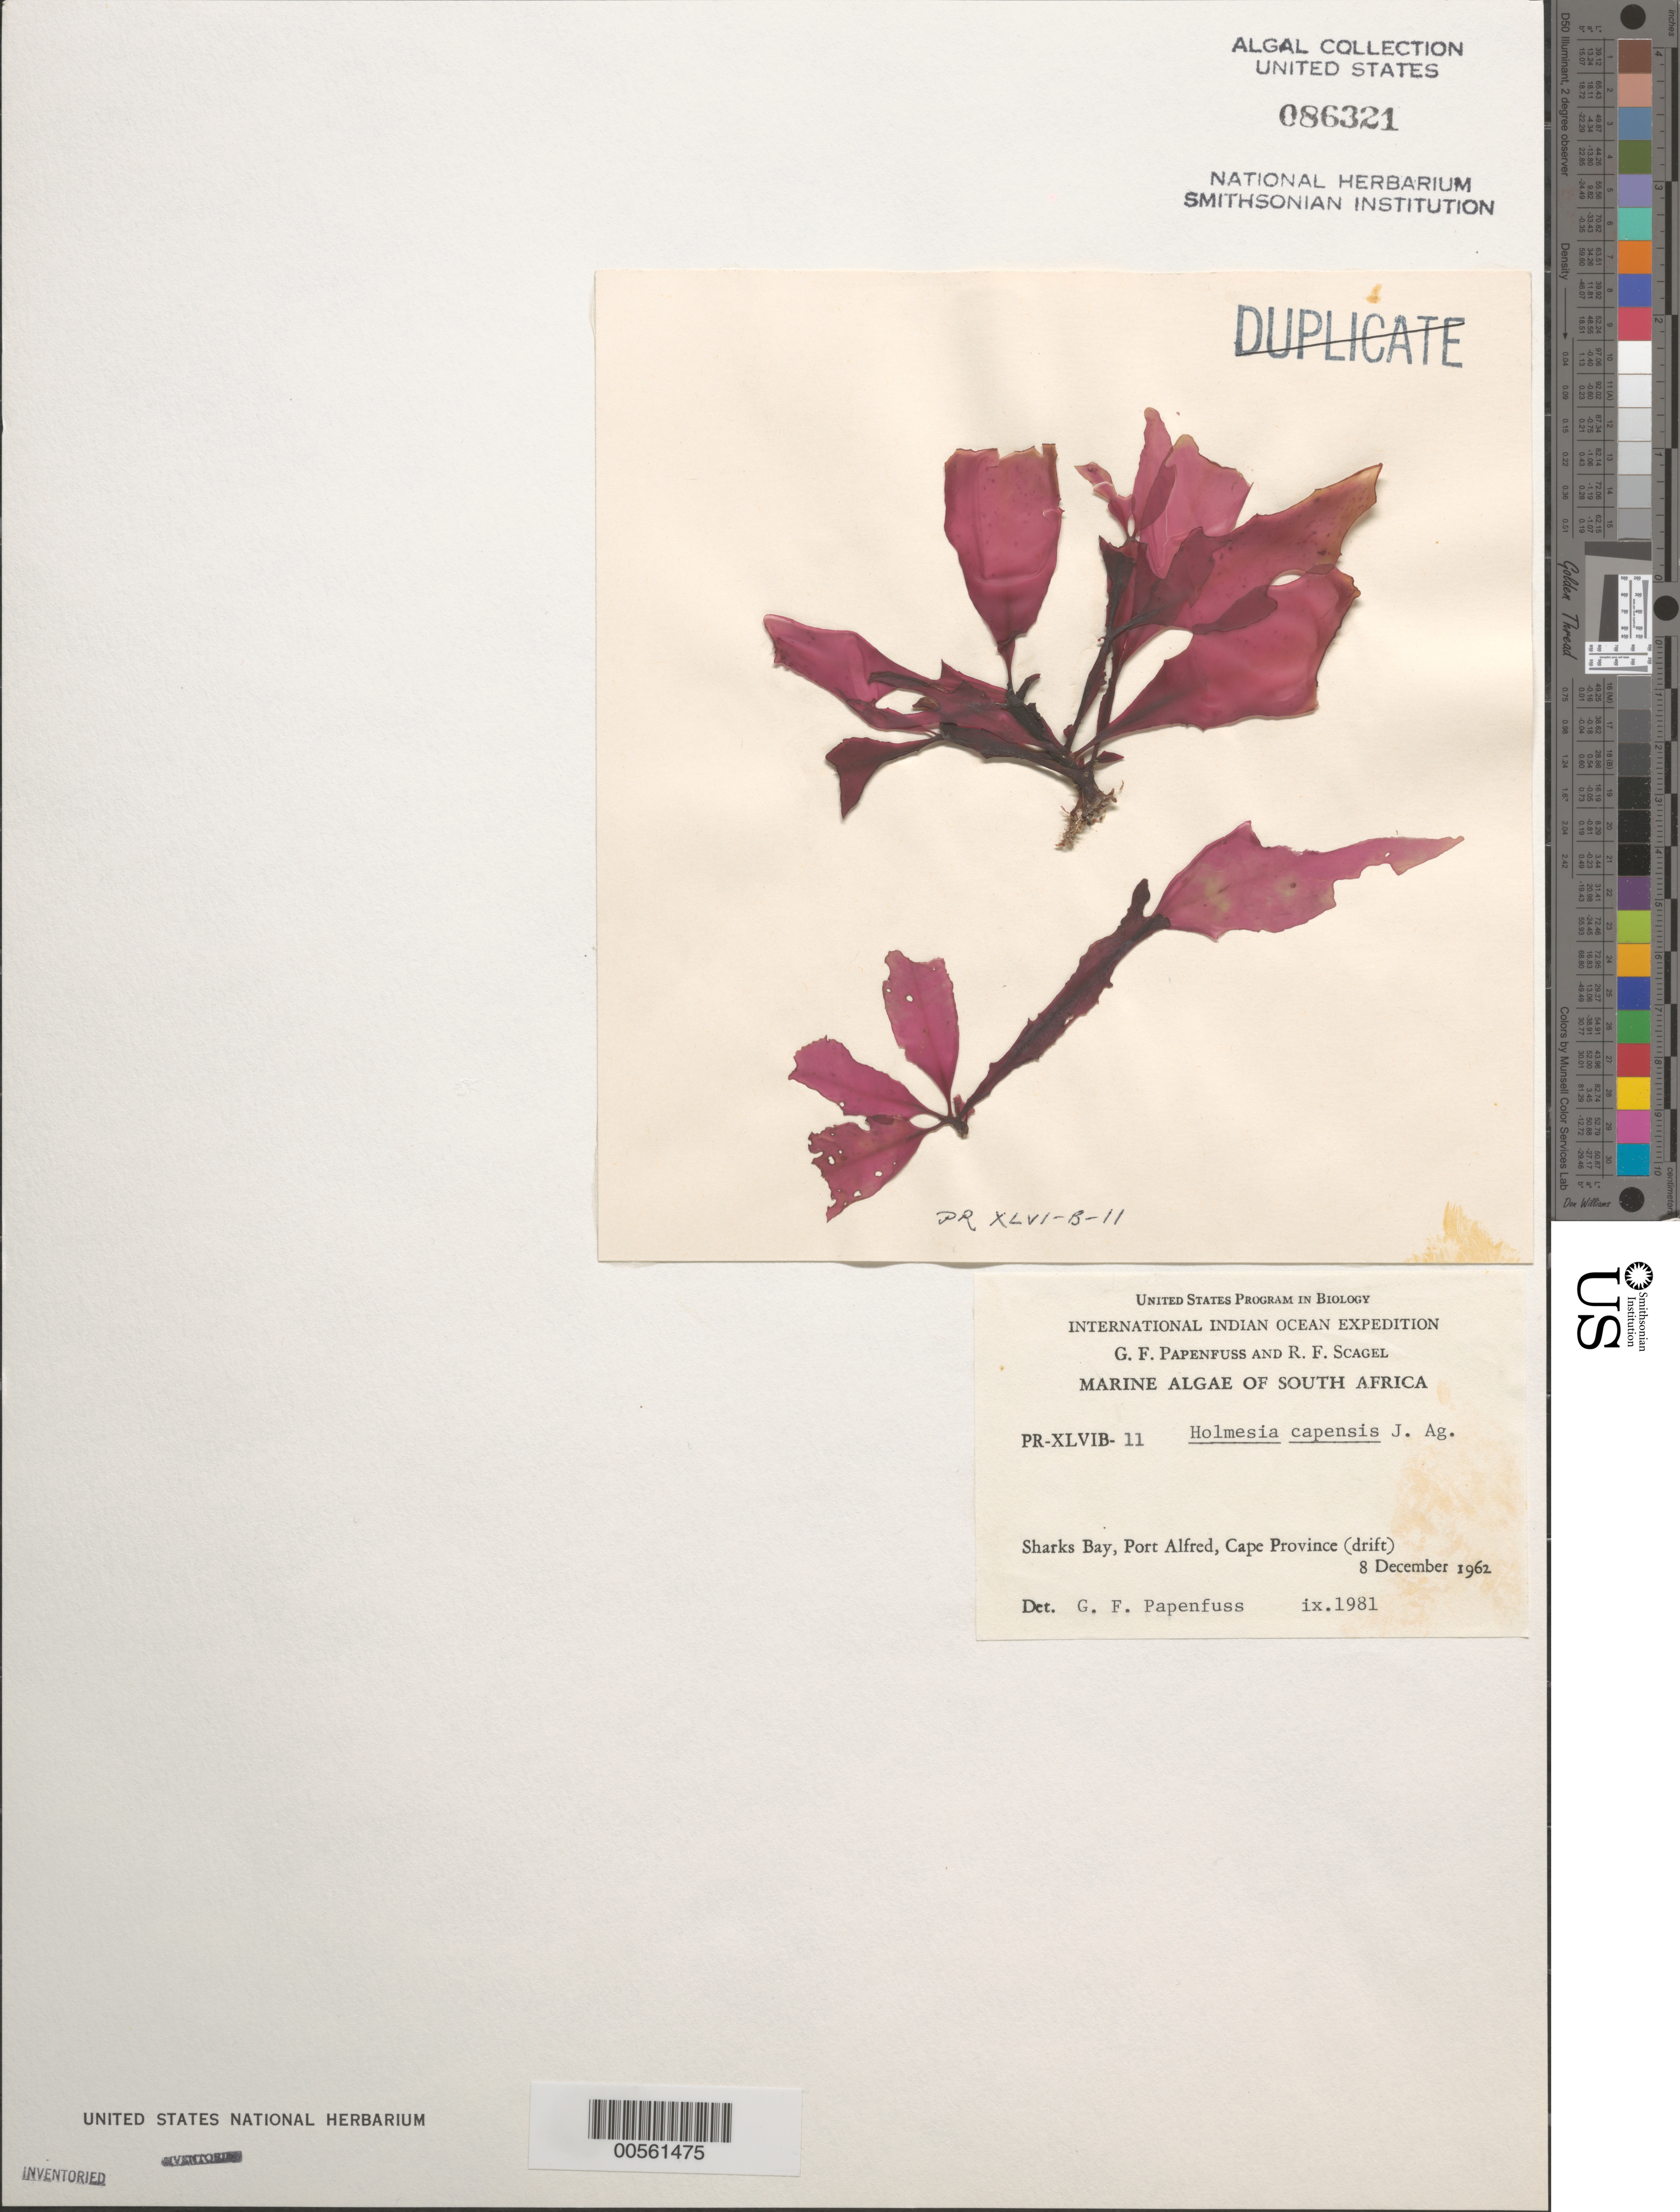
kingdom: Plantae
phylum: Rhodophyta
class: Florideophyceae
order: Ceramiales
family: Delesseriaceae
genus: Holmesia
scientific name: Holmesia capensis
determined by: Papenfuss, George F.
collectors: G. Papenfuss & R. F. Scagel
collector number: PR-XLVI-B-11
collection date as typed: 08 Dec 1962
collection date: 1962-12-08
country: South Africa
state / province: Eastern Cape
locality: Sharks Bay, Port Alfred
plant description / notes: International Indian Ocean Expedition, 1962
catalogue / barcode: US 86321